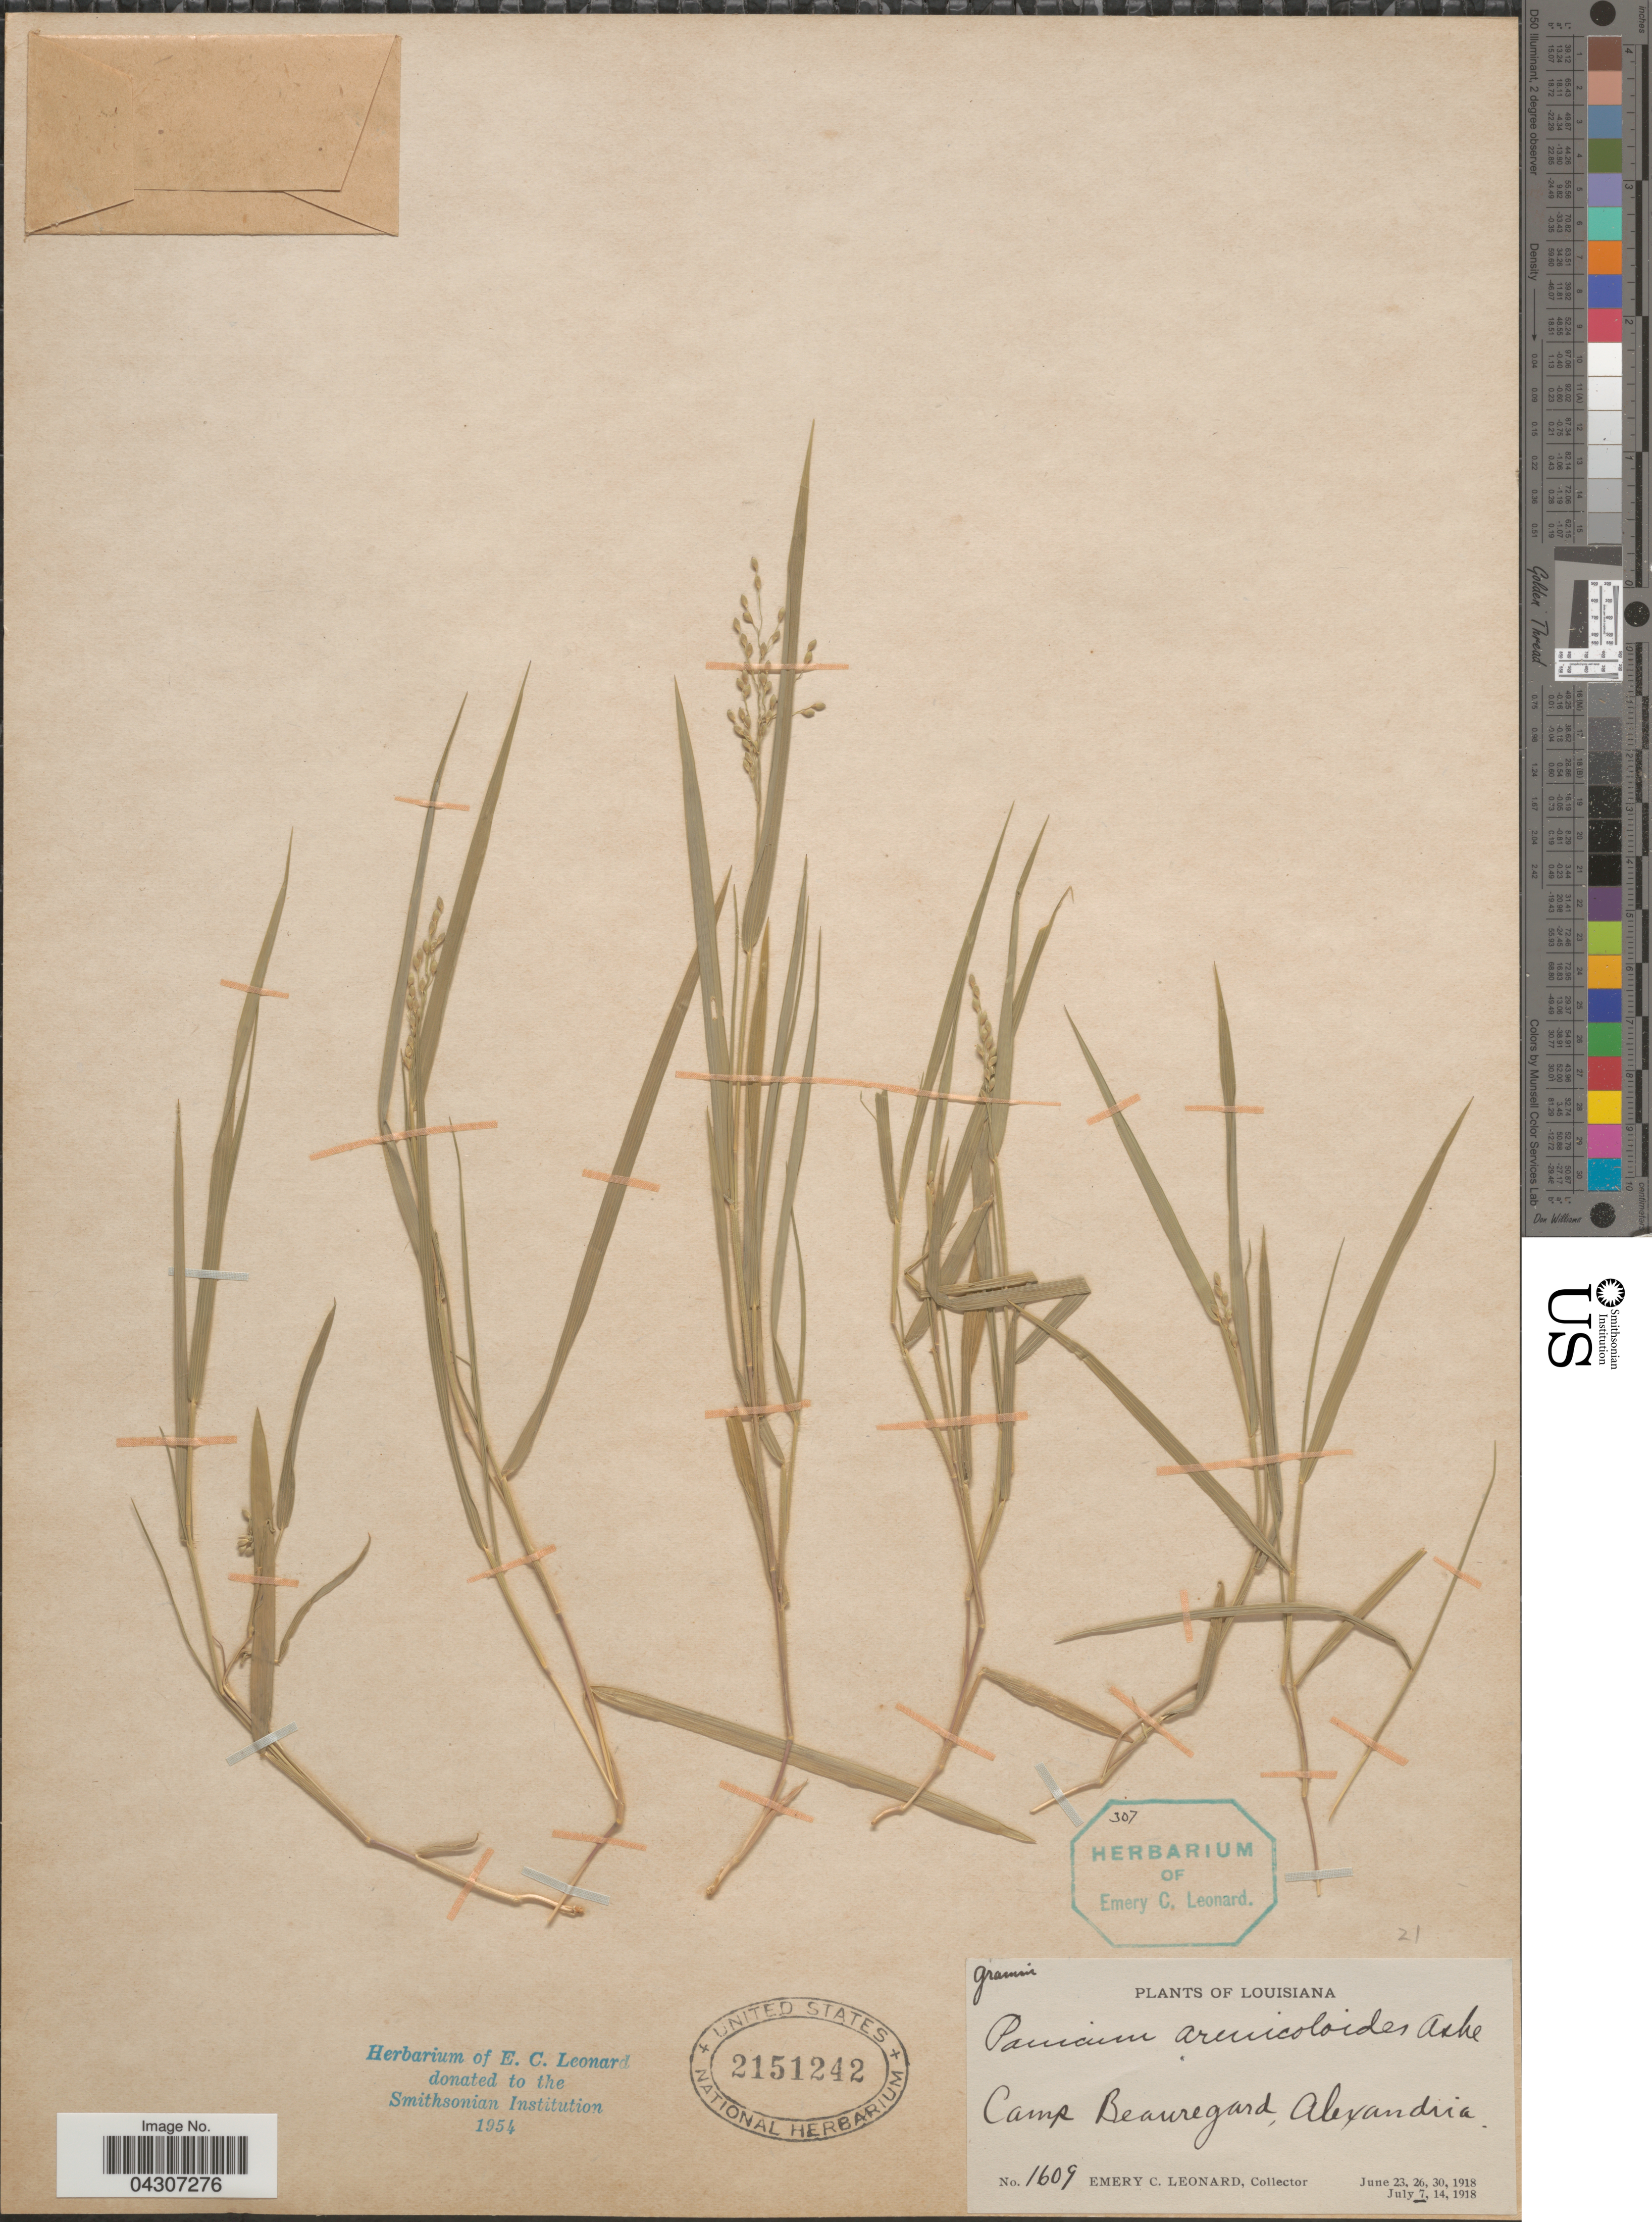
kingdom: Plantae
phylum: Tracheophyta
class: Liliopsida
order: Poales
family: Poaceae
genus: Dichanthelium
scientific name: Dichanthelium aciculare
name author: (Desv. ex Poir.) Gould & C.A. Clark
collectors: E. C. Leonard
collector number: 1609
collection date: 1918-06-23/1918-07-14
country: United States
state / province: Louisiana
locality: Camp Beauregard, Alexandria.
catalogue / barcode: US 2151242